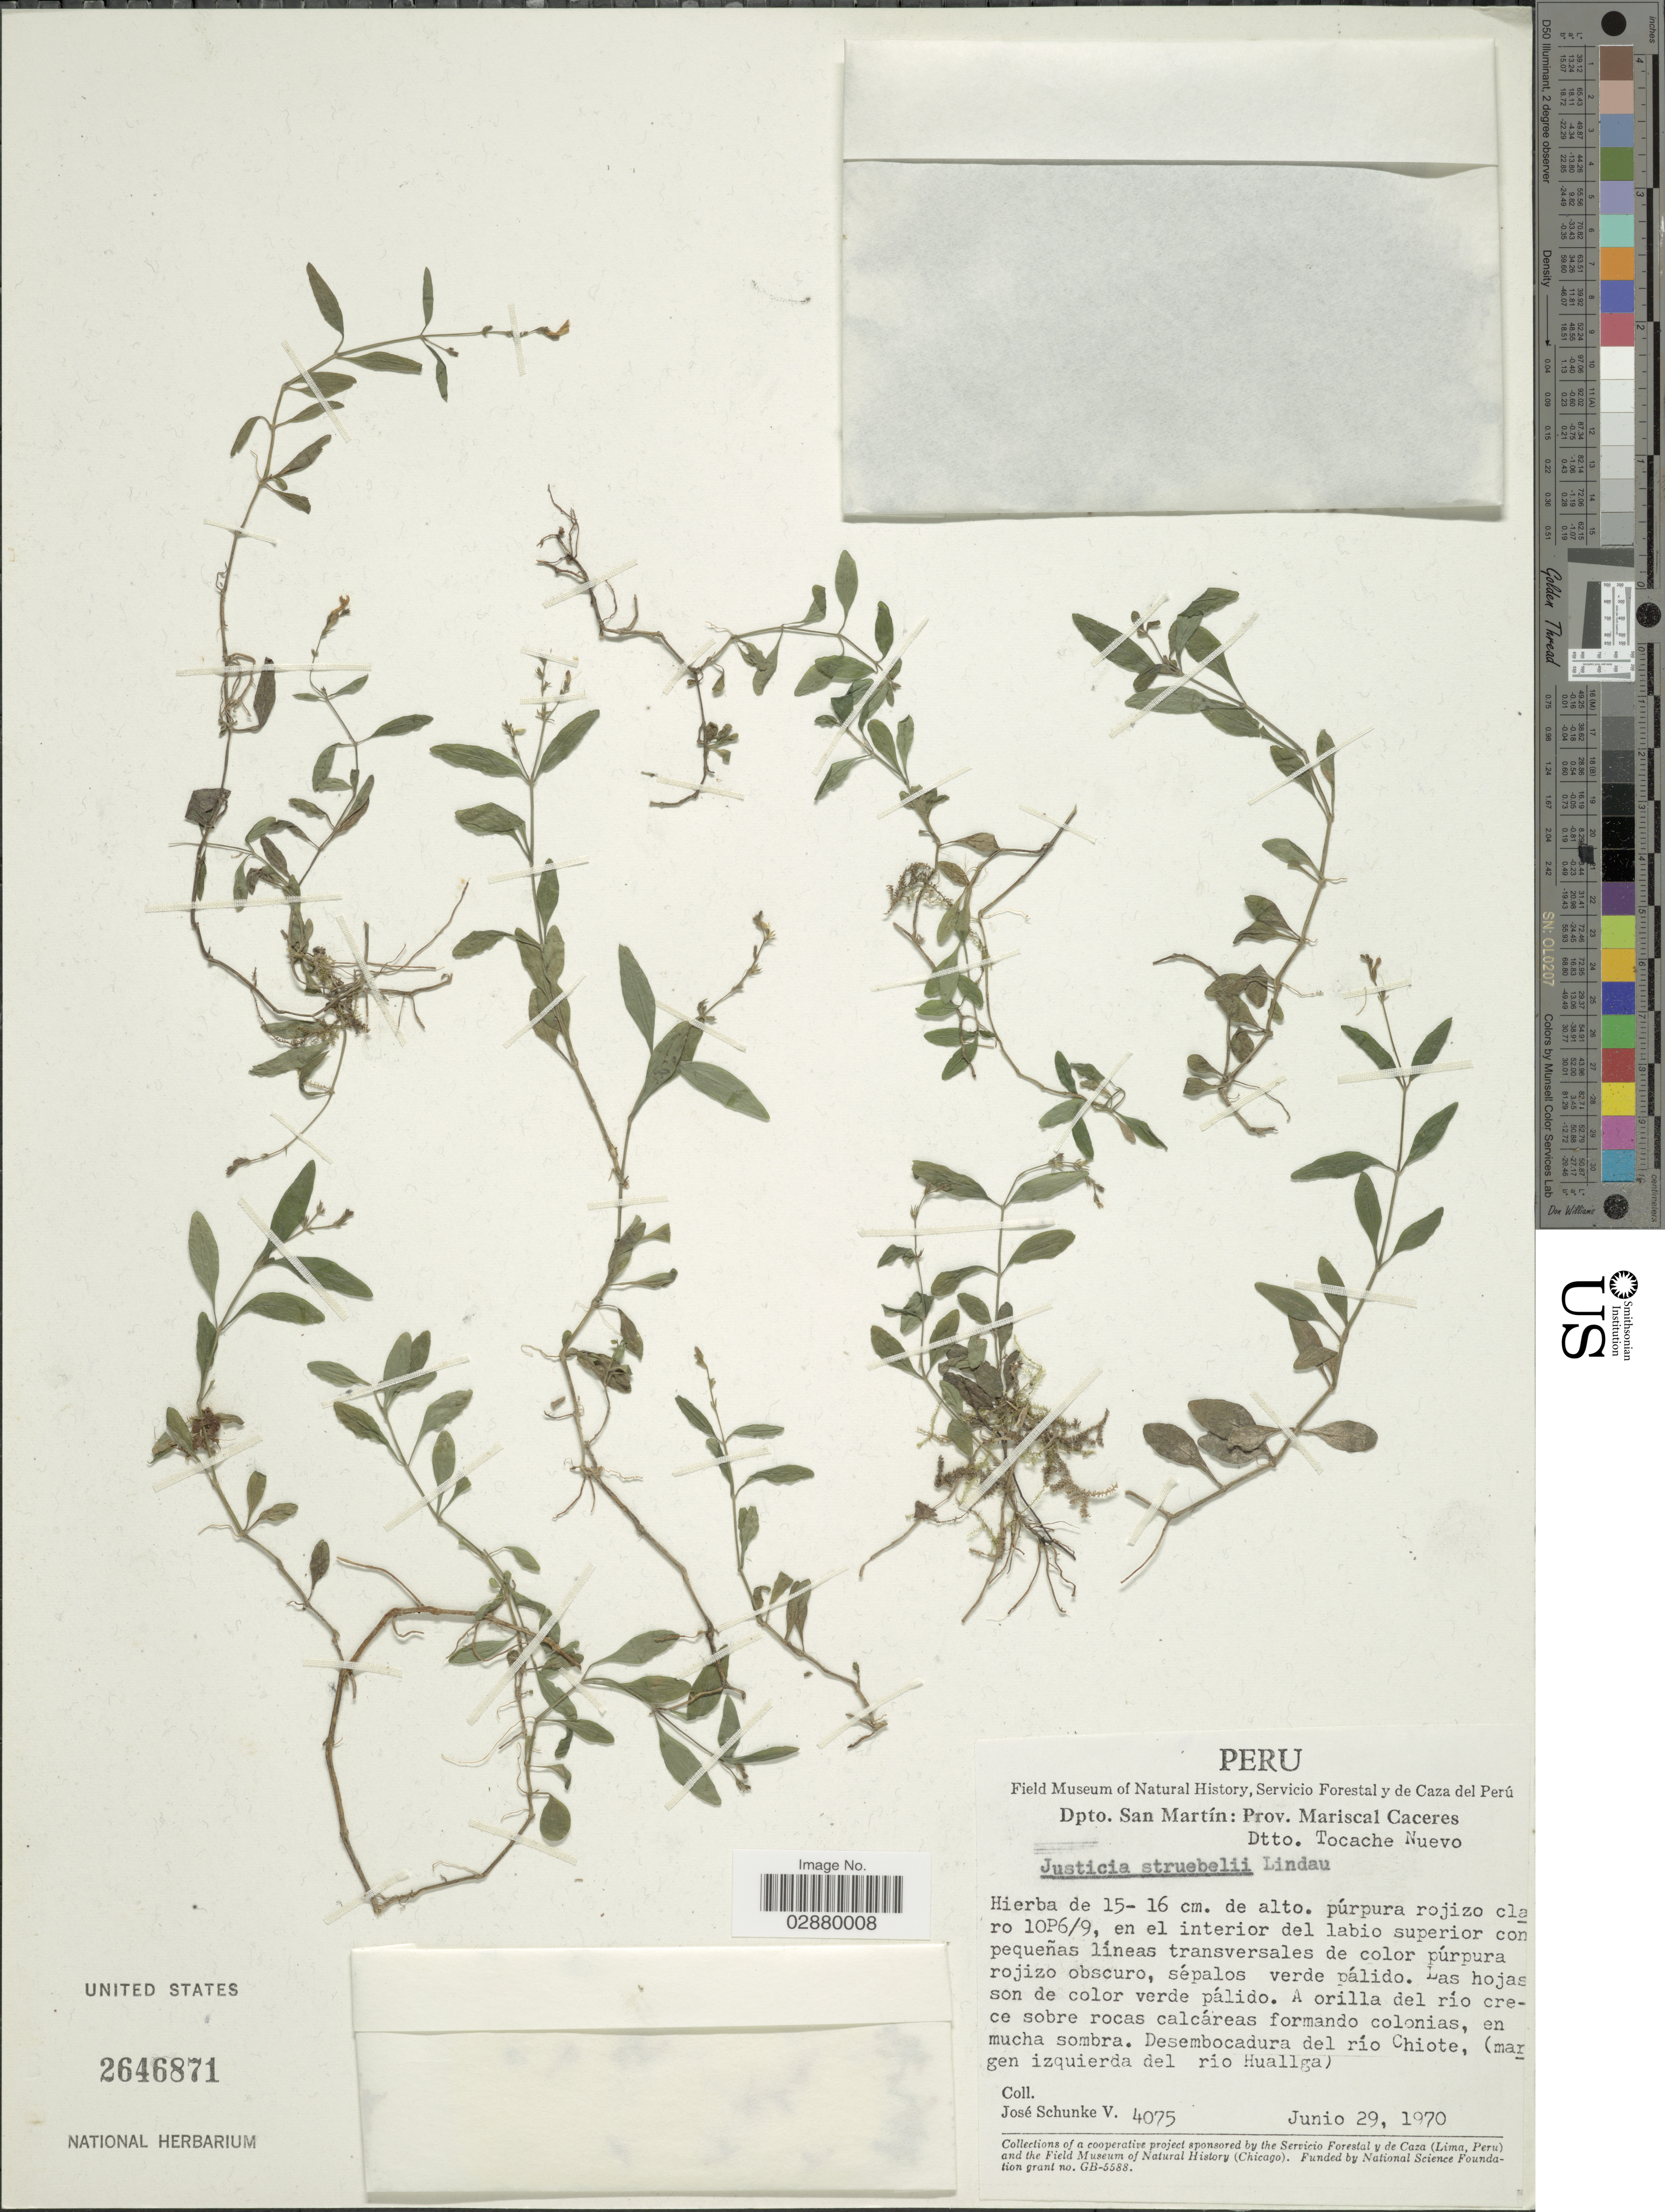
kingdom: Plantae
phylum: Tracheophyta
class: Magnoliopsida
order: Lamiales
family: Acanthaceae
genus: Justicia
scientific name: Justicia pectoralis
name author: Jacq.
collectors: J. Schunke Vigo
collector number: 4075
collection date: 1970-06-29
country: Peru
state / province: San Martín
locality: Dpto. San Martín: Prov. Mariscal Caceres. Dtto. Tocache Nuevo. Desembocadura del río Chiote, (margen izquierda del río Huallga).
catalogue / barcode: US 2646871